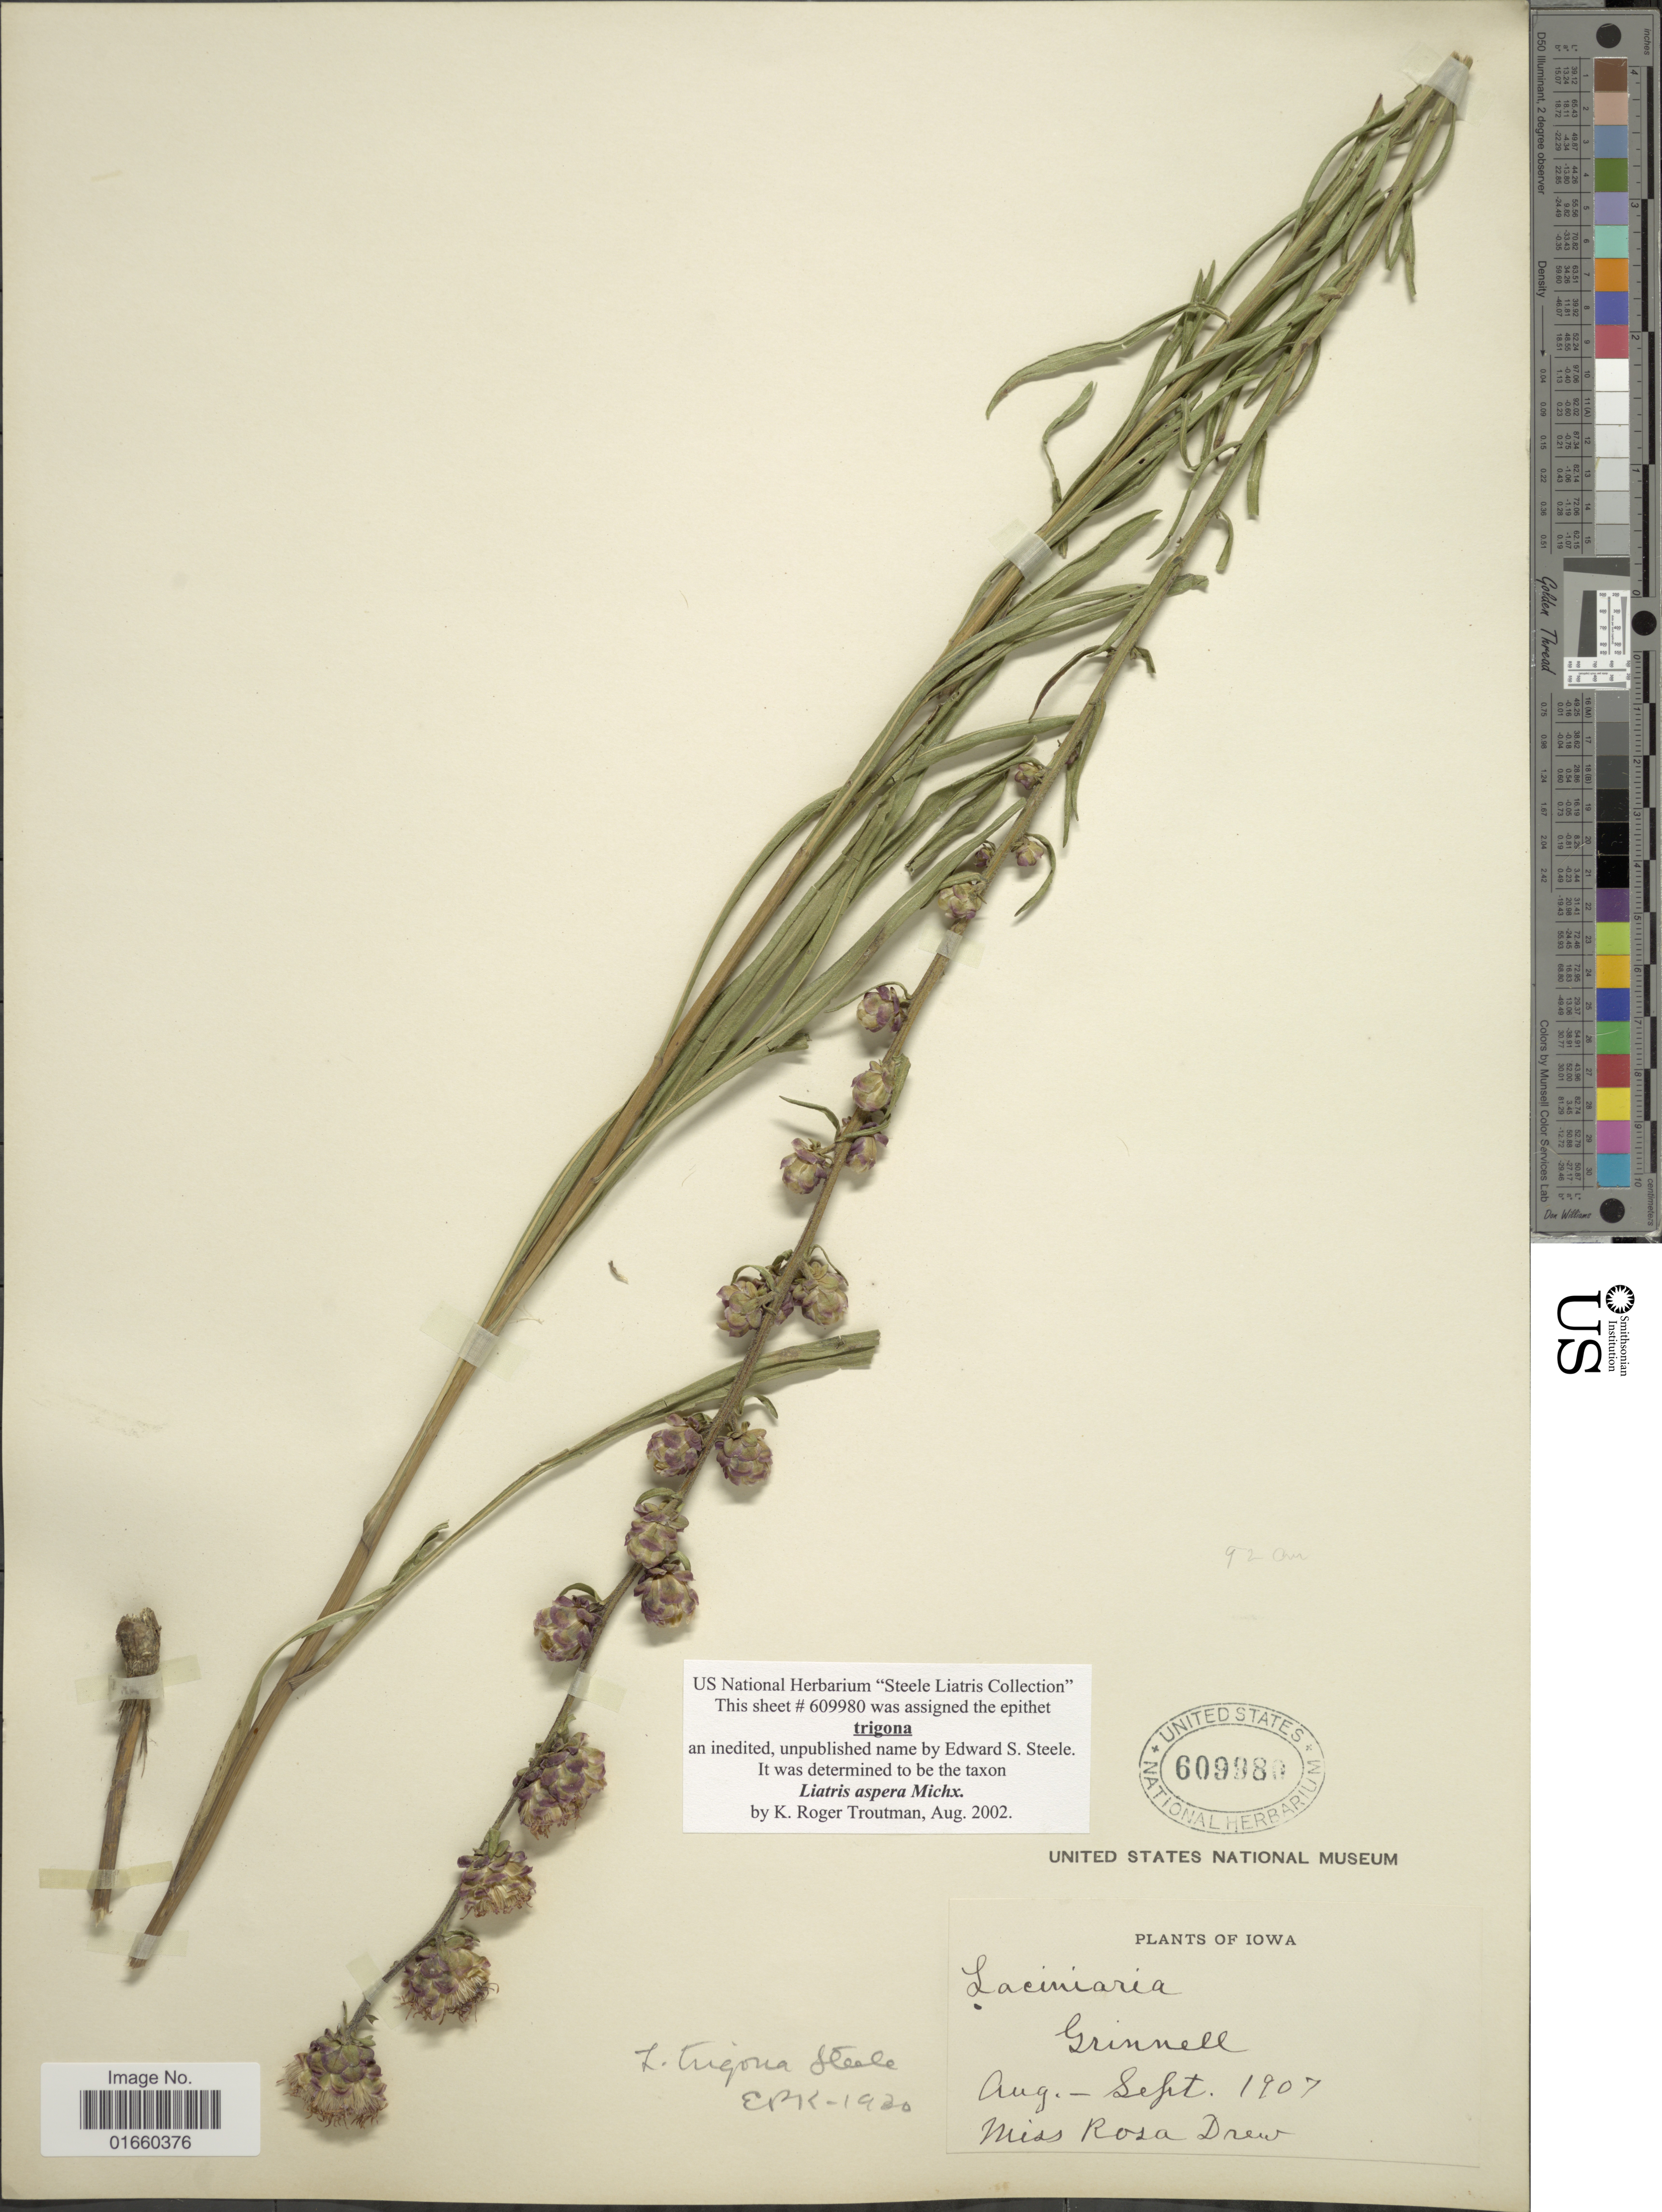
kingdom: Plantae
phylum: Tracheophyta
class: Magnoliopsida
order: Asterales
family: Asteraceae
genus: Liatris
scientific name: Liatris aspera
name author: Michx.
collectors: R. Drew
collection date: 1907-08/1907-09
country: United States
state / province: Iowa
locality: Grinnell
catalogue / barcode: US 609980